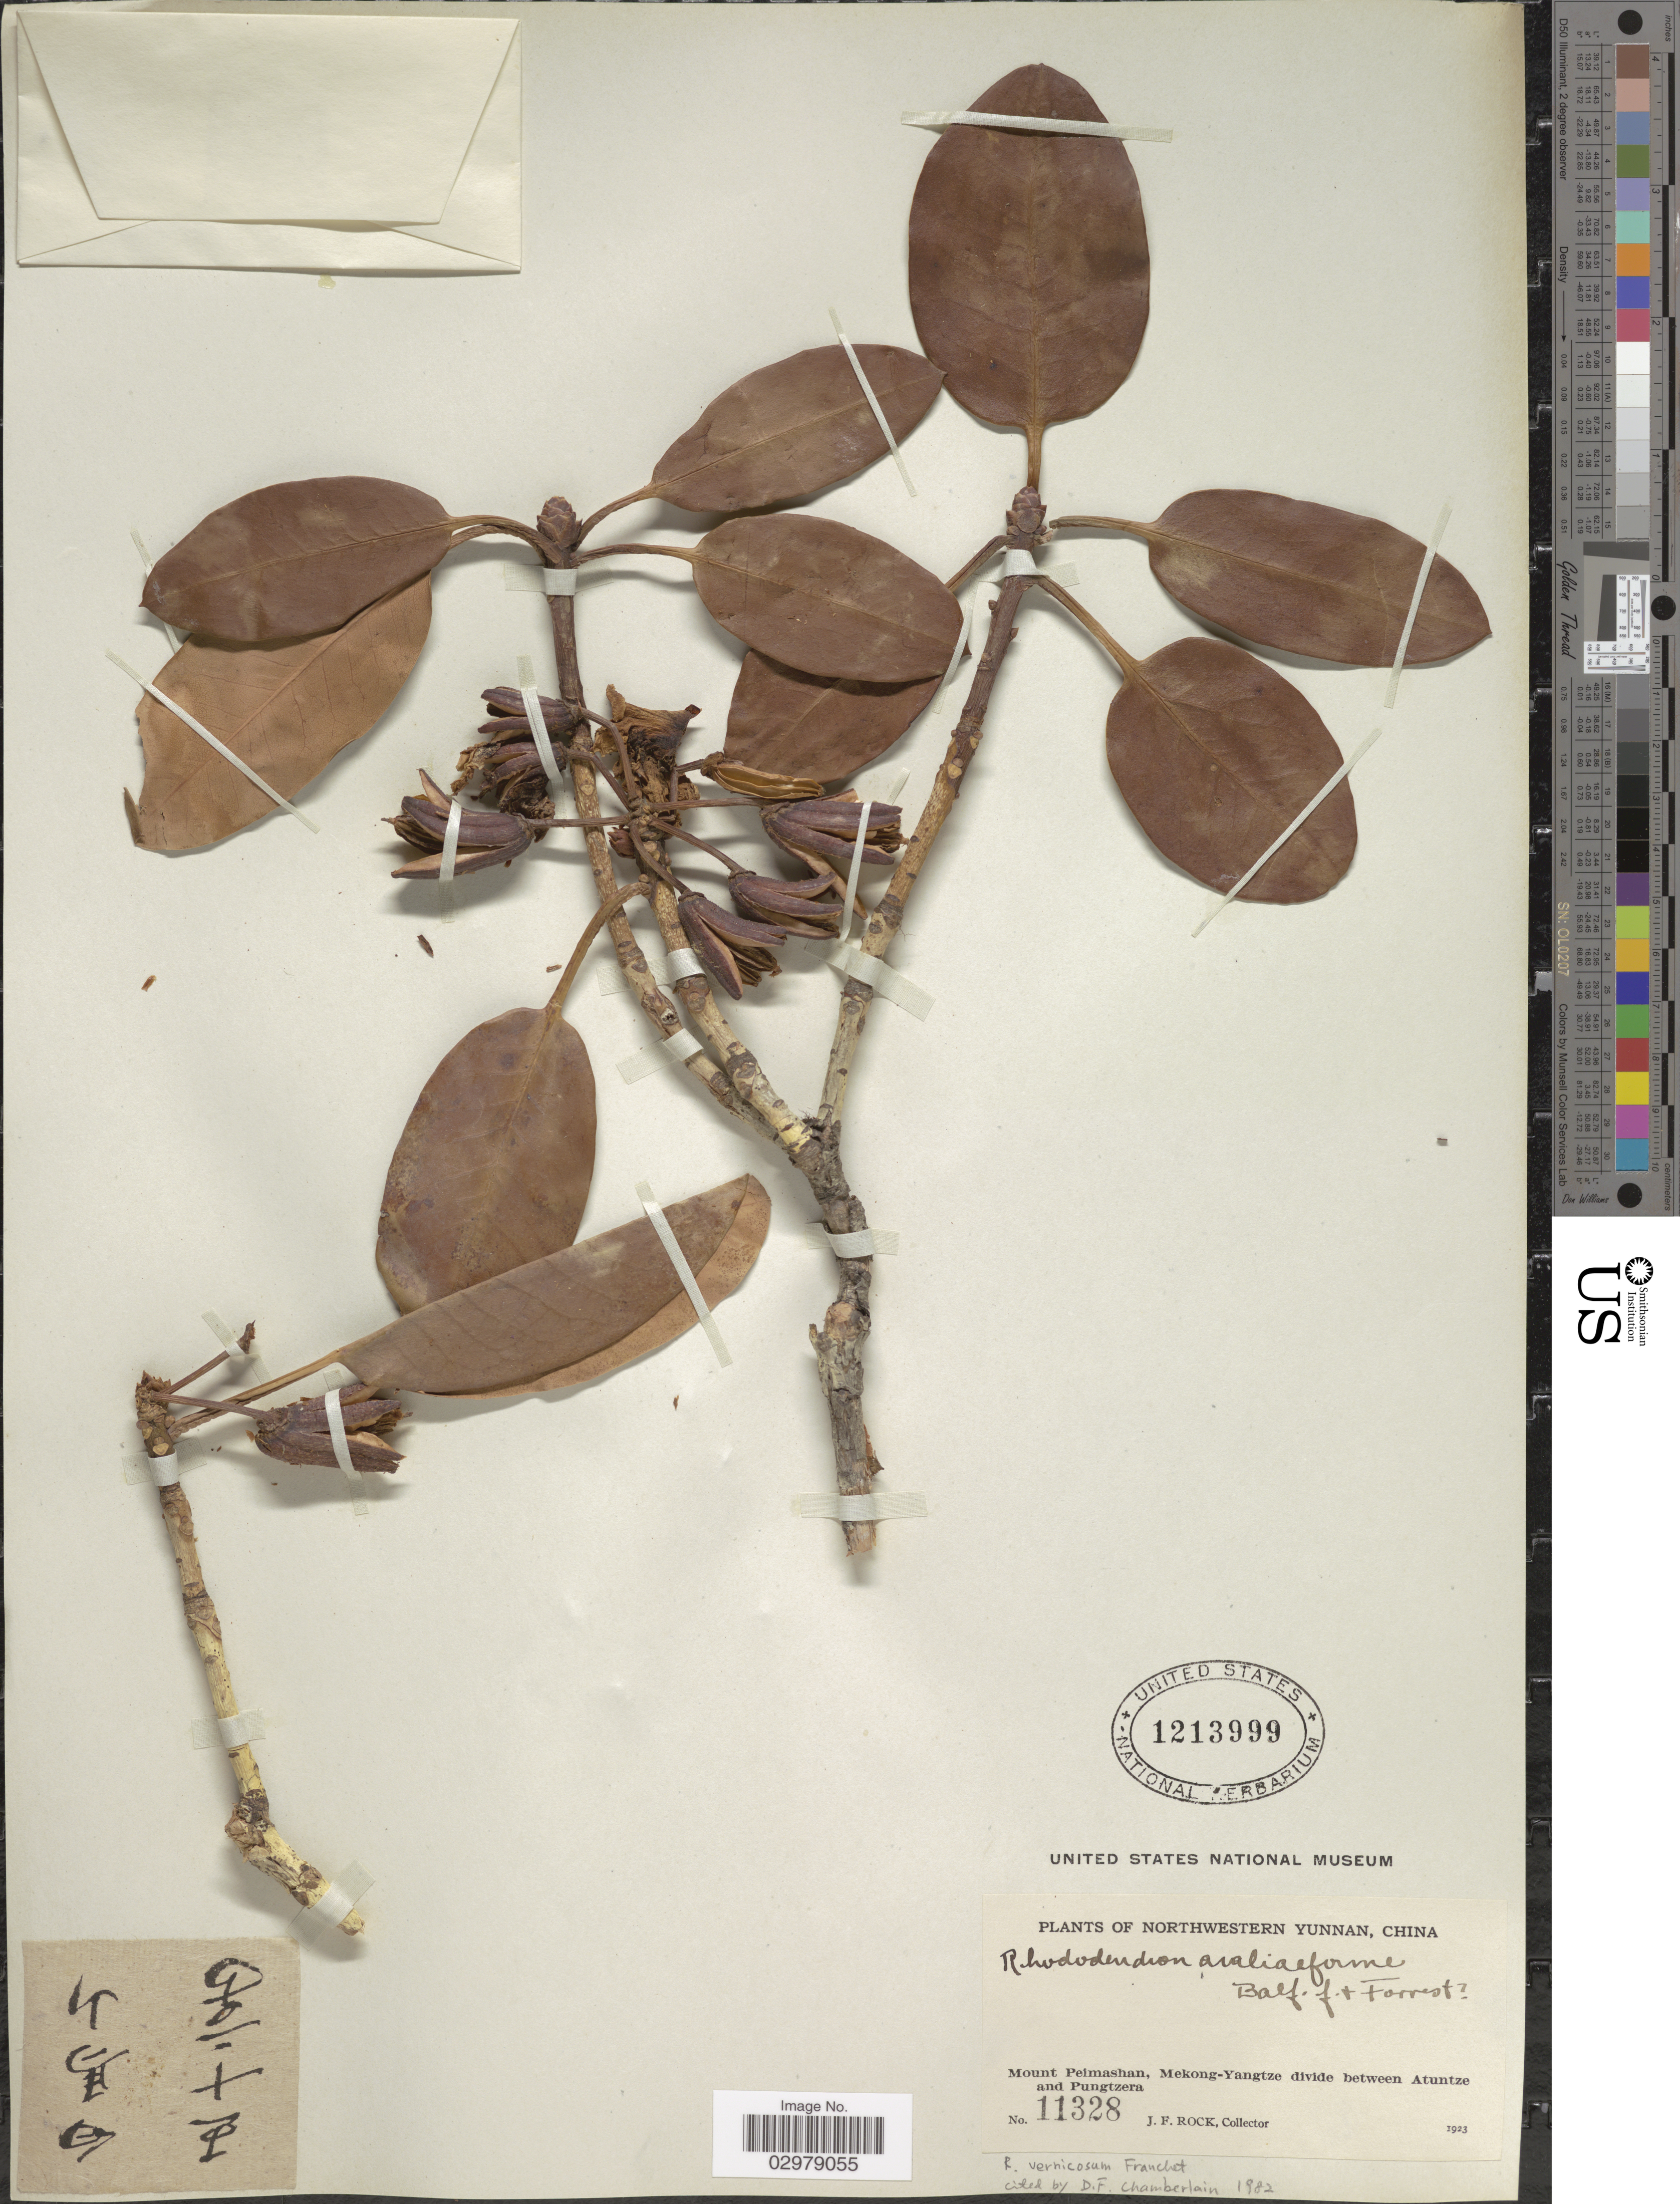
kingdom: Plantae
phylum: Tracheophyta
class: Magnoliopsida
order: Ericales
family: Ericaceae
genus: Rhododendron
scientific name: Rhododendron vernicosum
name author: Franch.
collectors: J. Rock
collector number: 11328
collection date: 1923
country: China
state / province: Yunnan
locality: Northwestern Yunnan. Mount Peimashan, Mekong-Yangtze divide between Atuntze and Pungtzera.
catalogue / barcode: US 1213999